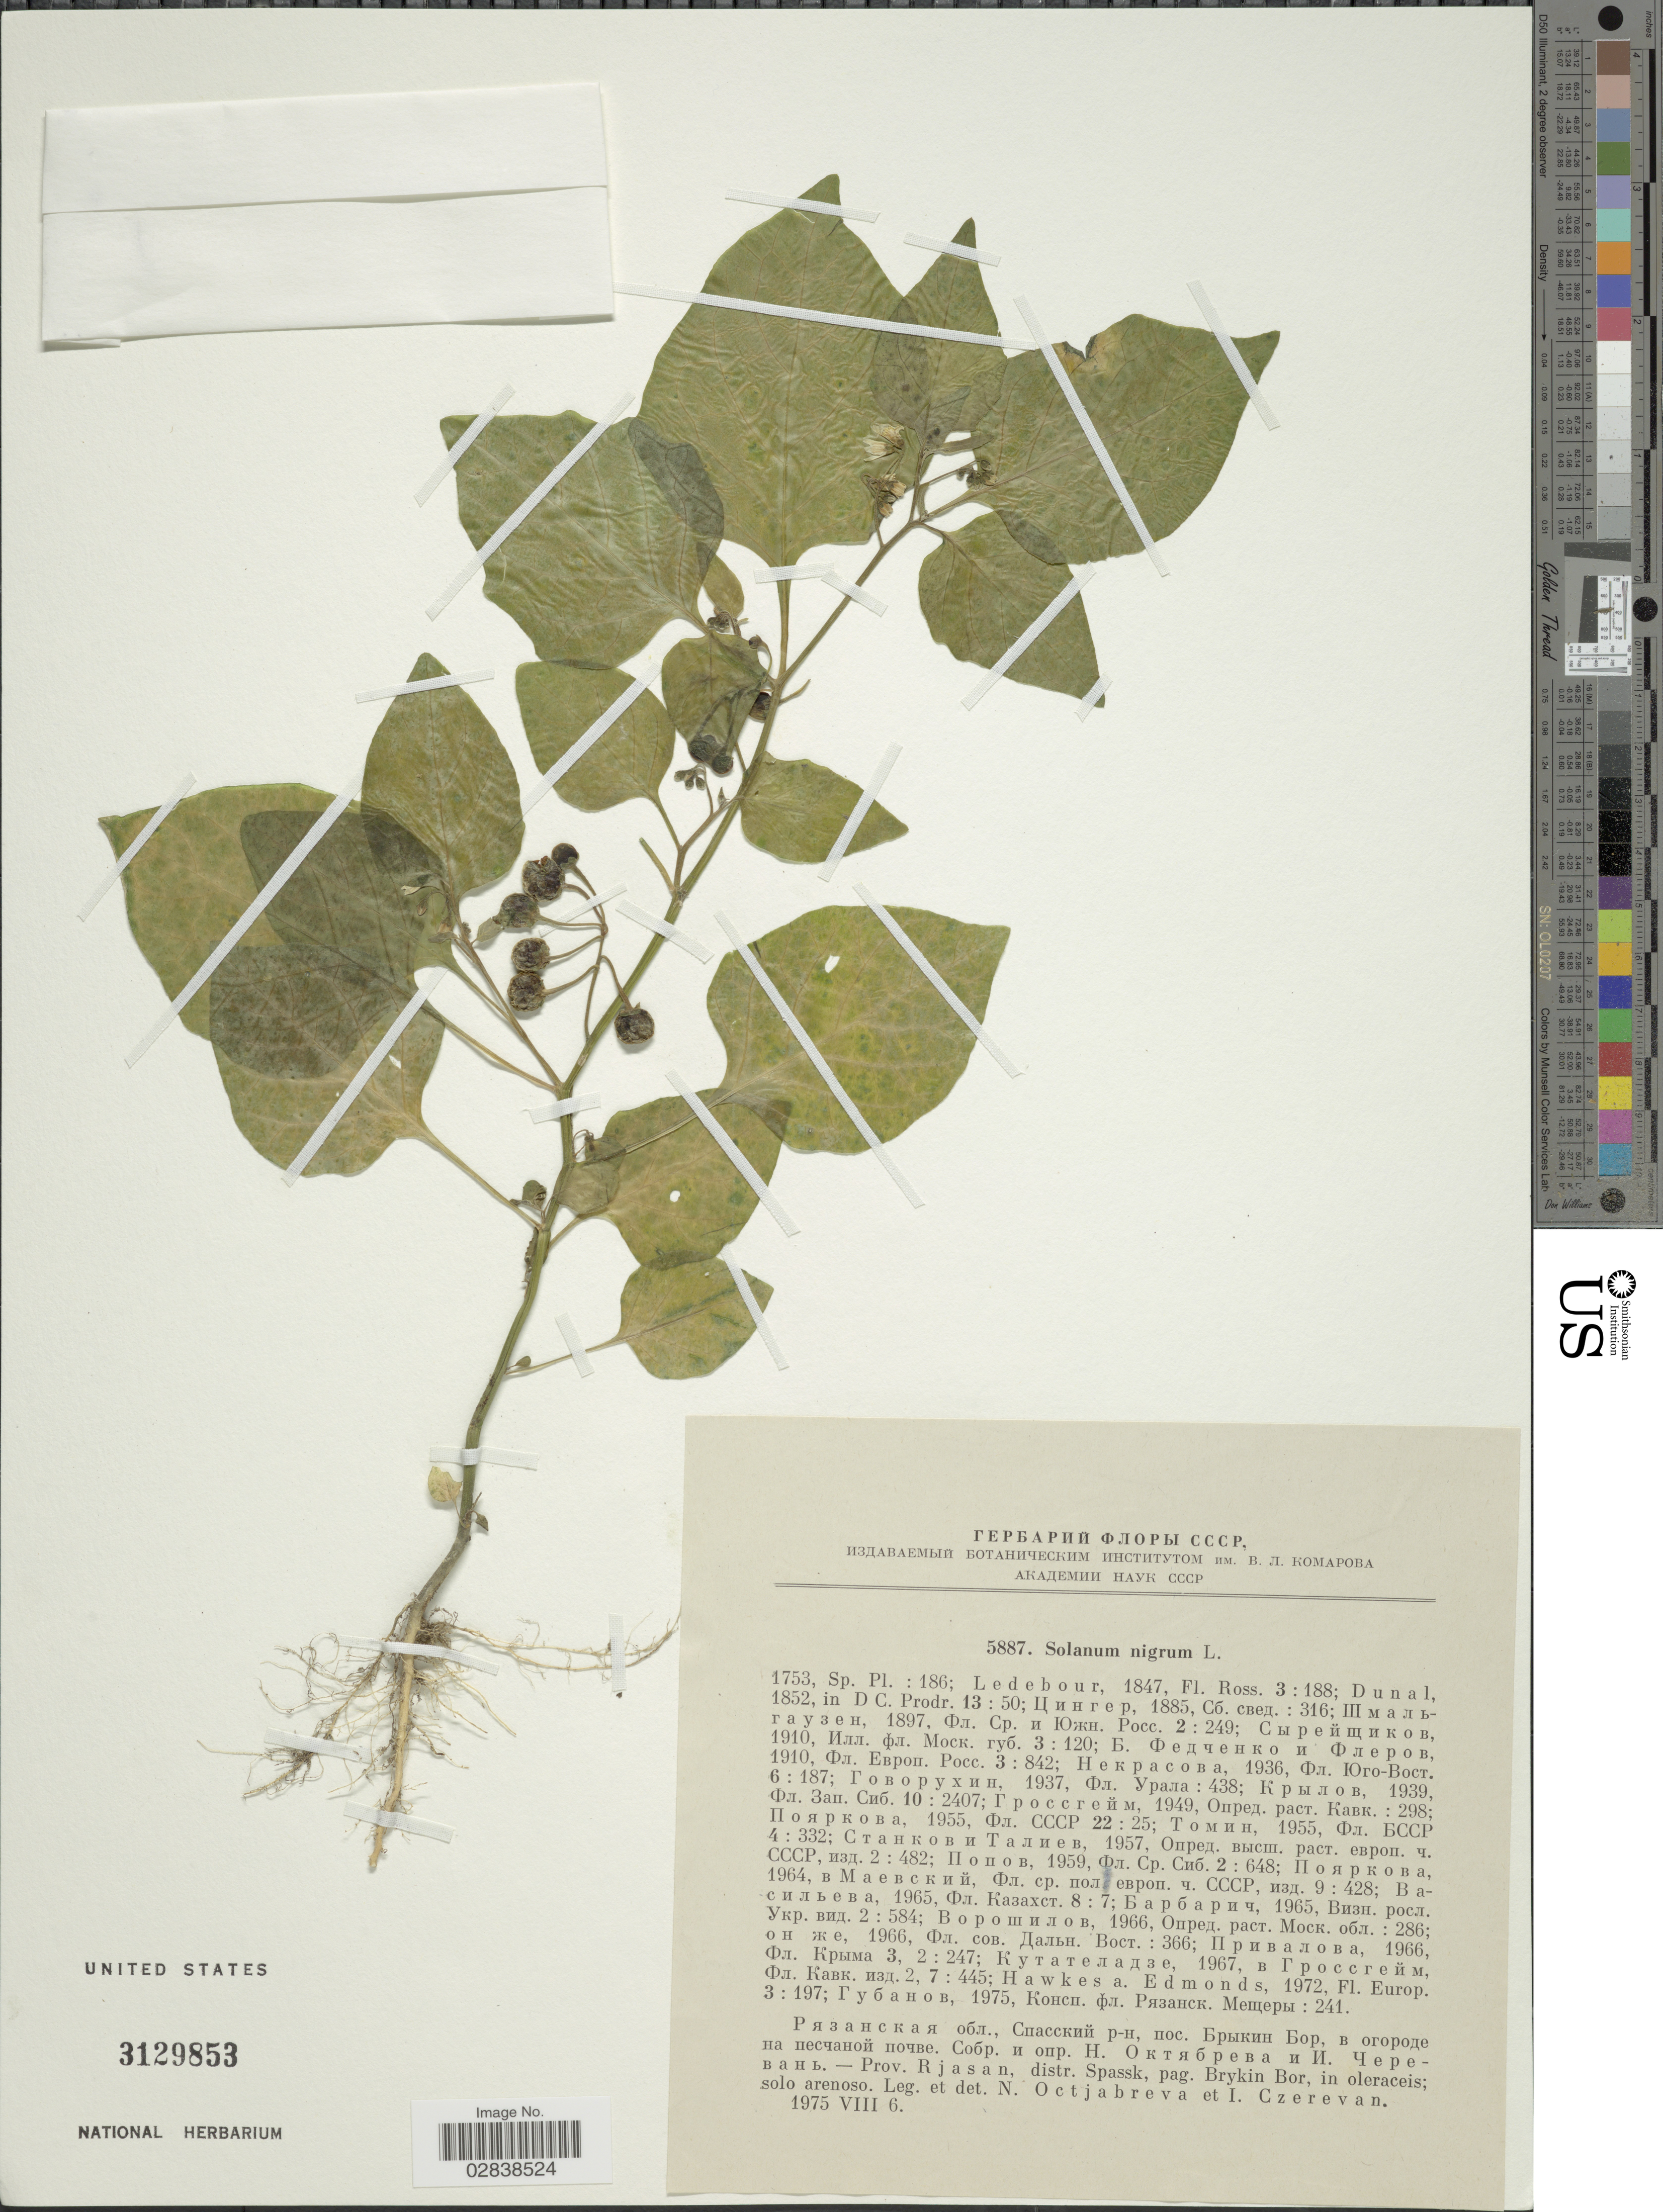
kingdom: Plantae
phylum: Tracheophyta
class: Magnoliopsida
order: Solanales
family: Solanaceae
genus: Solanum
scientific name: Solanum nigrum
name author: L.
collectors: N. Octjabreva & I. Czerevan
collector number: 5887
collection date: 1975-08-06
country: Russian Federation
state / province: Ryazan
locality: Prov. Rjasan, distr. Spassk, pag. Brykin Bor, in oleraceis; solo arenoso.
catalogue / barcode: US 3129853